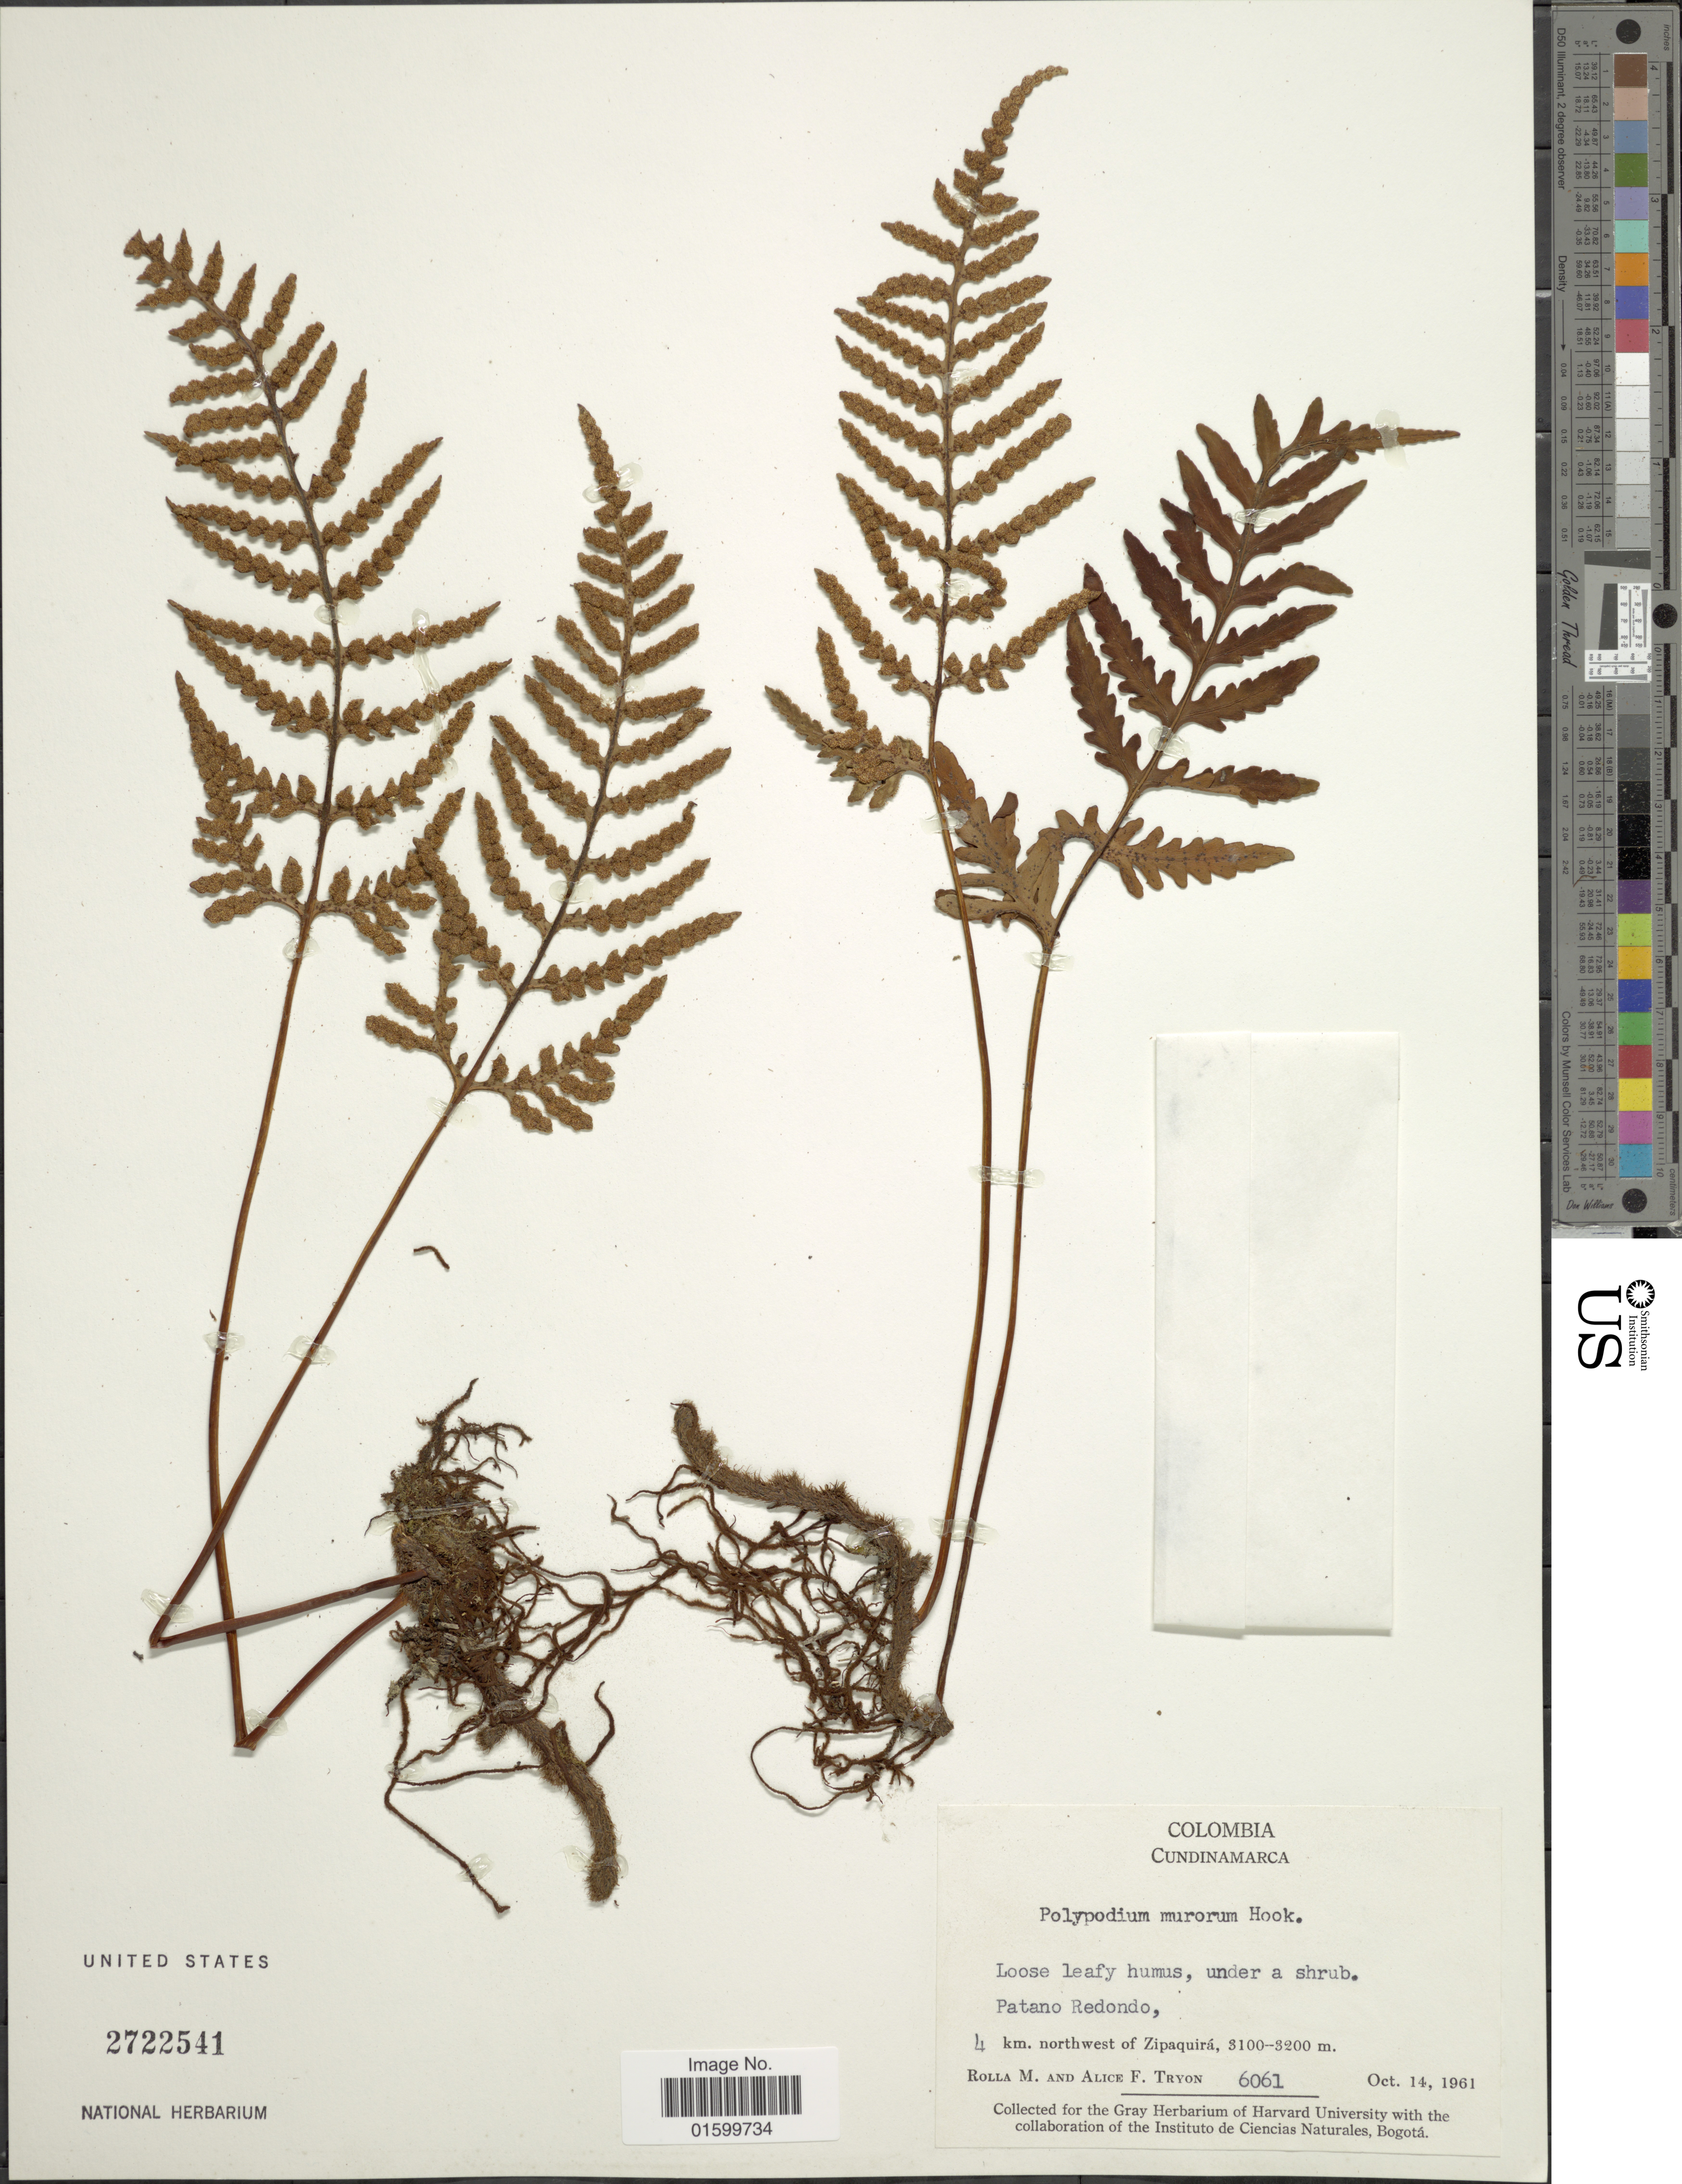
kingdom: Plantae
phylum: Tracheophyta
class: Polypodiopsida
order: Polypodiales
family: Polypodiaceae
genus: Pleopeltis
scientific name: Pleopeltis murorum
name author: (Hook.) A.R. Sm. & Tejero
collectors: R. M. Tryon & A. F. Tryon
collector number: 6061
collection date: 1961-10-14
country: Colombia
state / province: Cundinamarca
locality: Patano Redondo, 4 km northwest of Zipaquira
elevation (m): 3100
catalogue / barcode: US 2722541